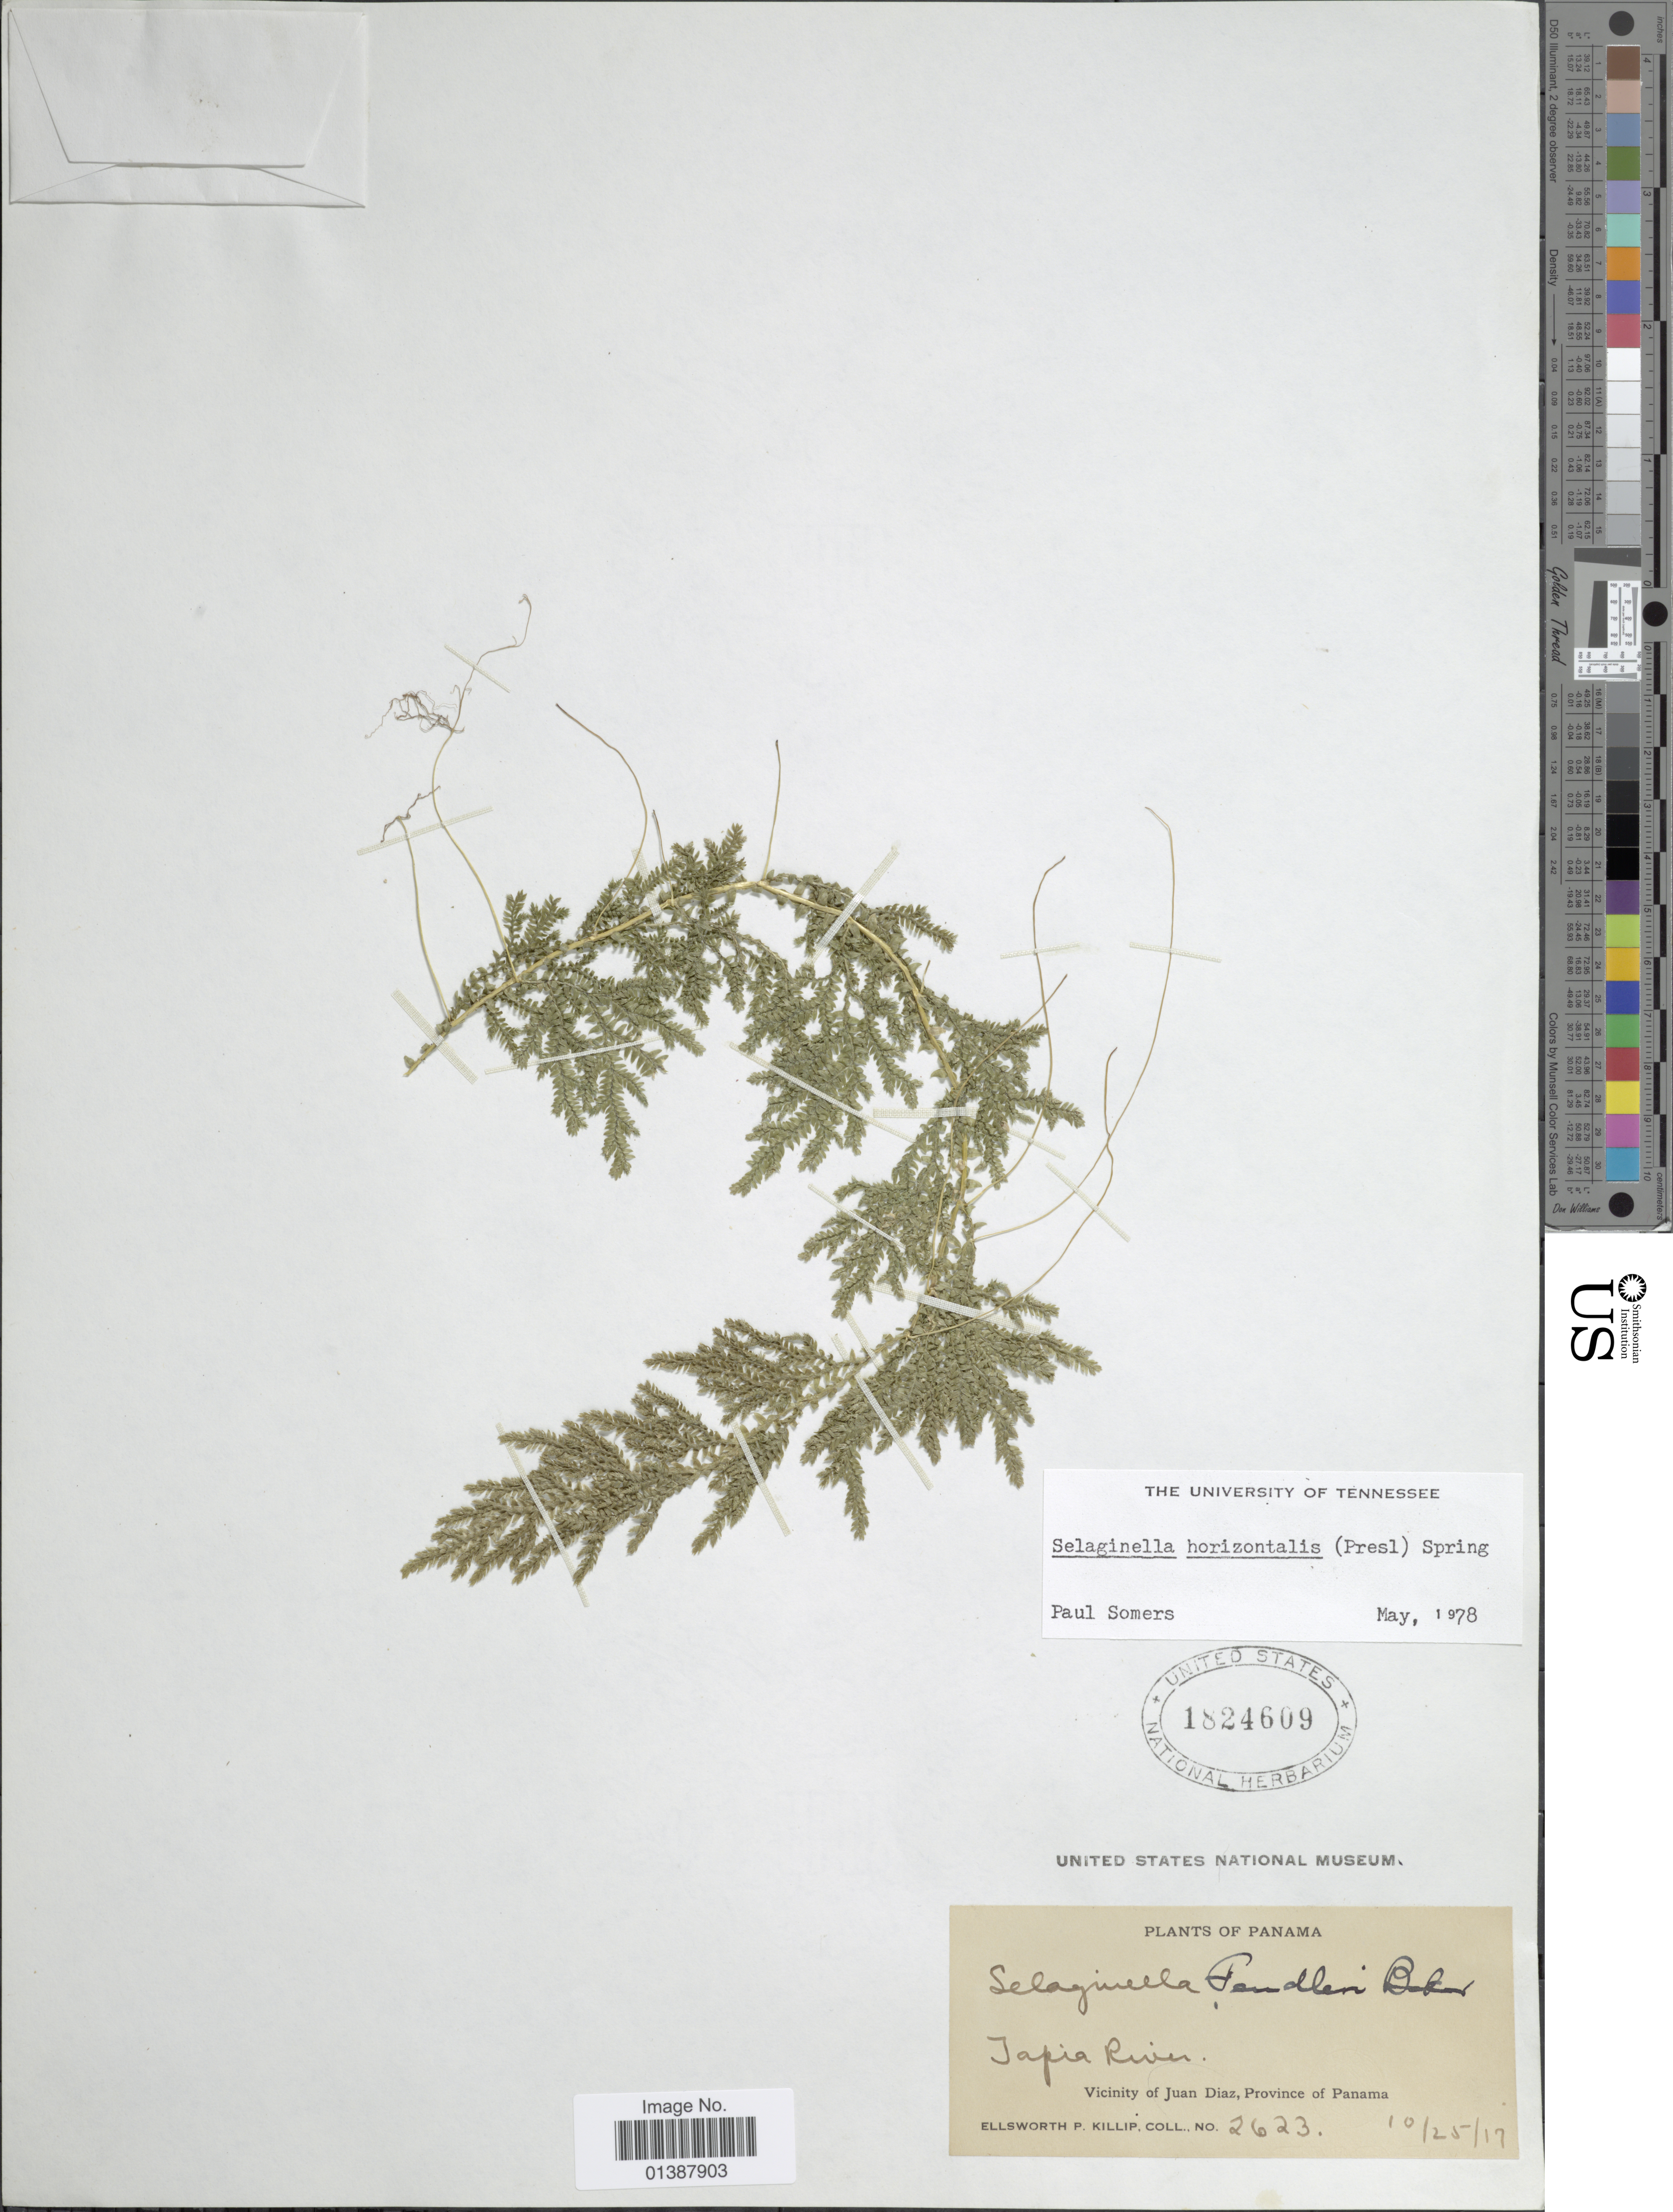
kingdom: Plantae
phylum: Tracheophyta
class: Lycopodiopsida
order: Selaginellales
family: Selaginellaceae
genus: Selaginella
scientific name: Selaginella horizontalis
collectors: E. P. Killip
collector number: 2623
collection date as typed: Transcribed d/m/y: 25/10/17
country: Panama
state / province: Panamá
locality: Japia River, Vicinity of Juan Diaz, Province of Panama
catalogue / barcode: US 1824609